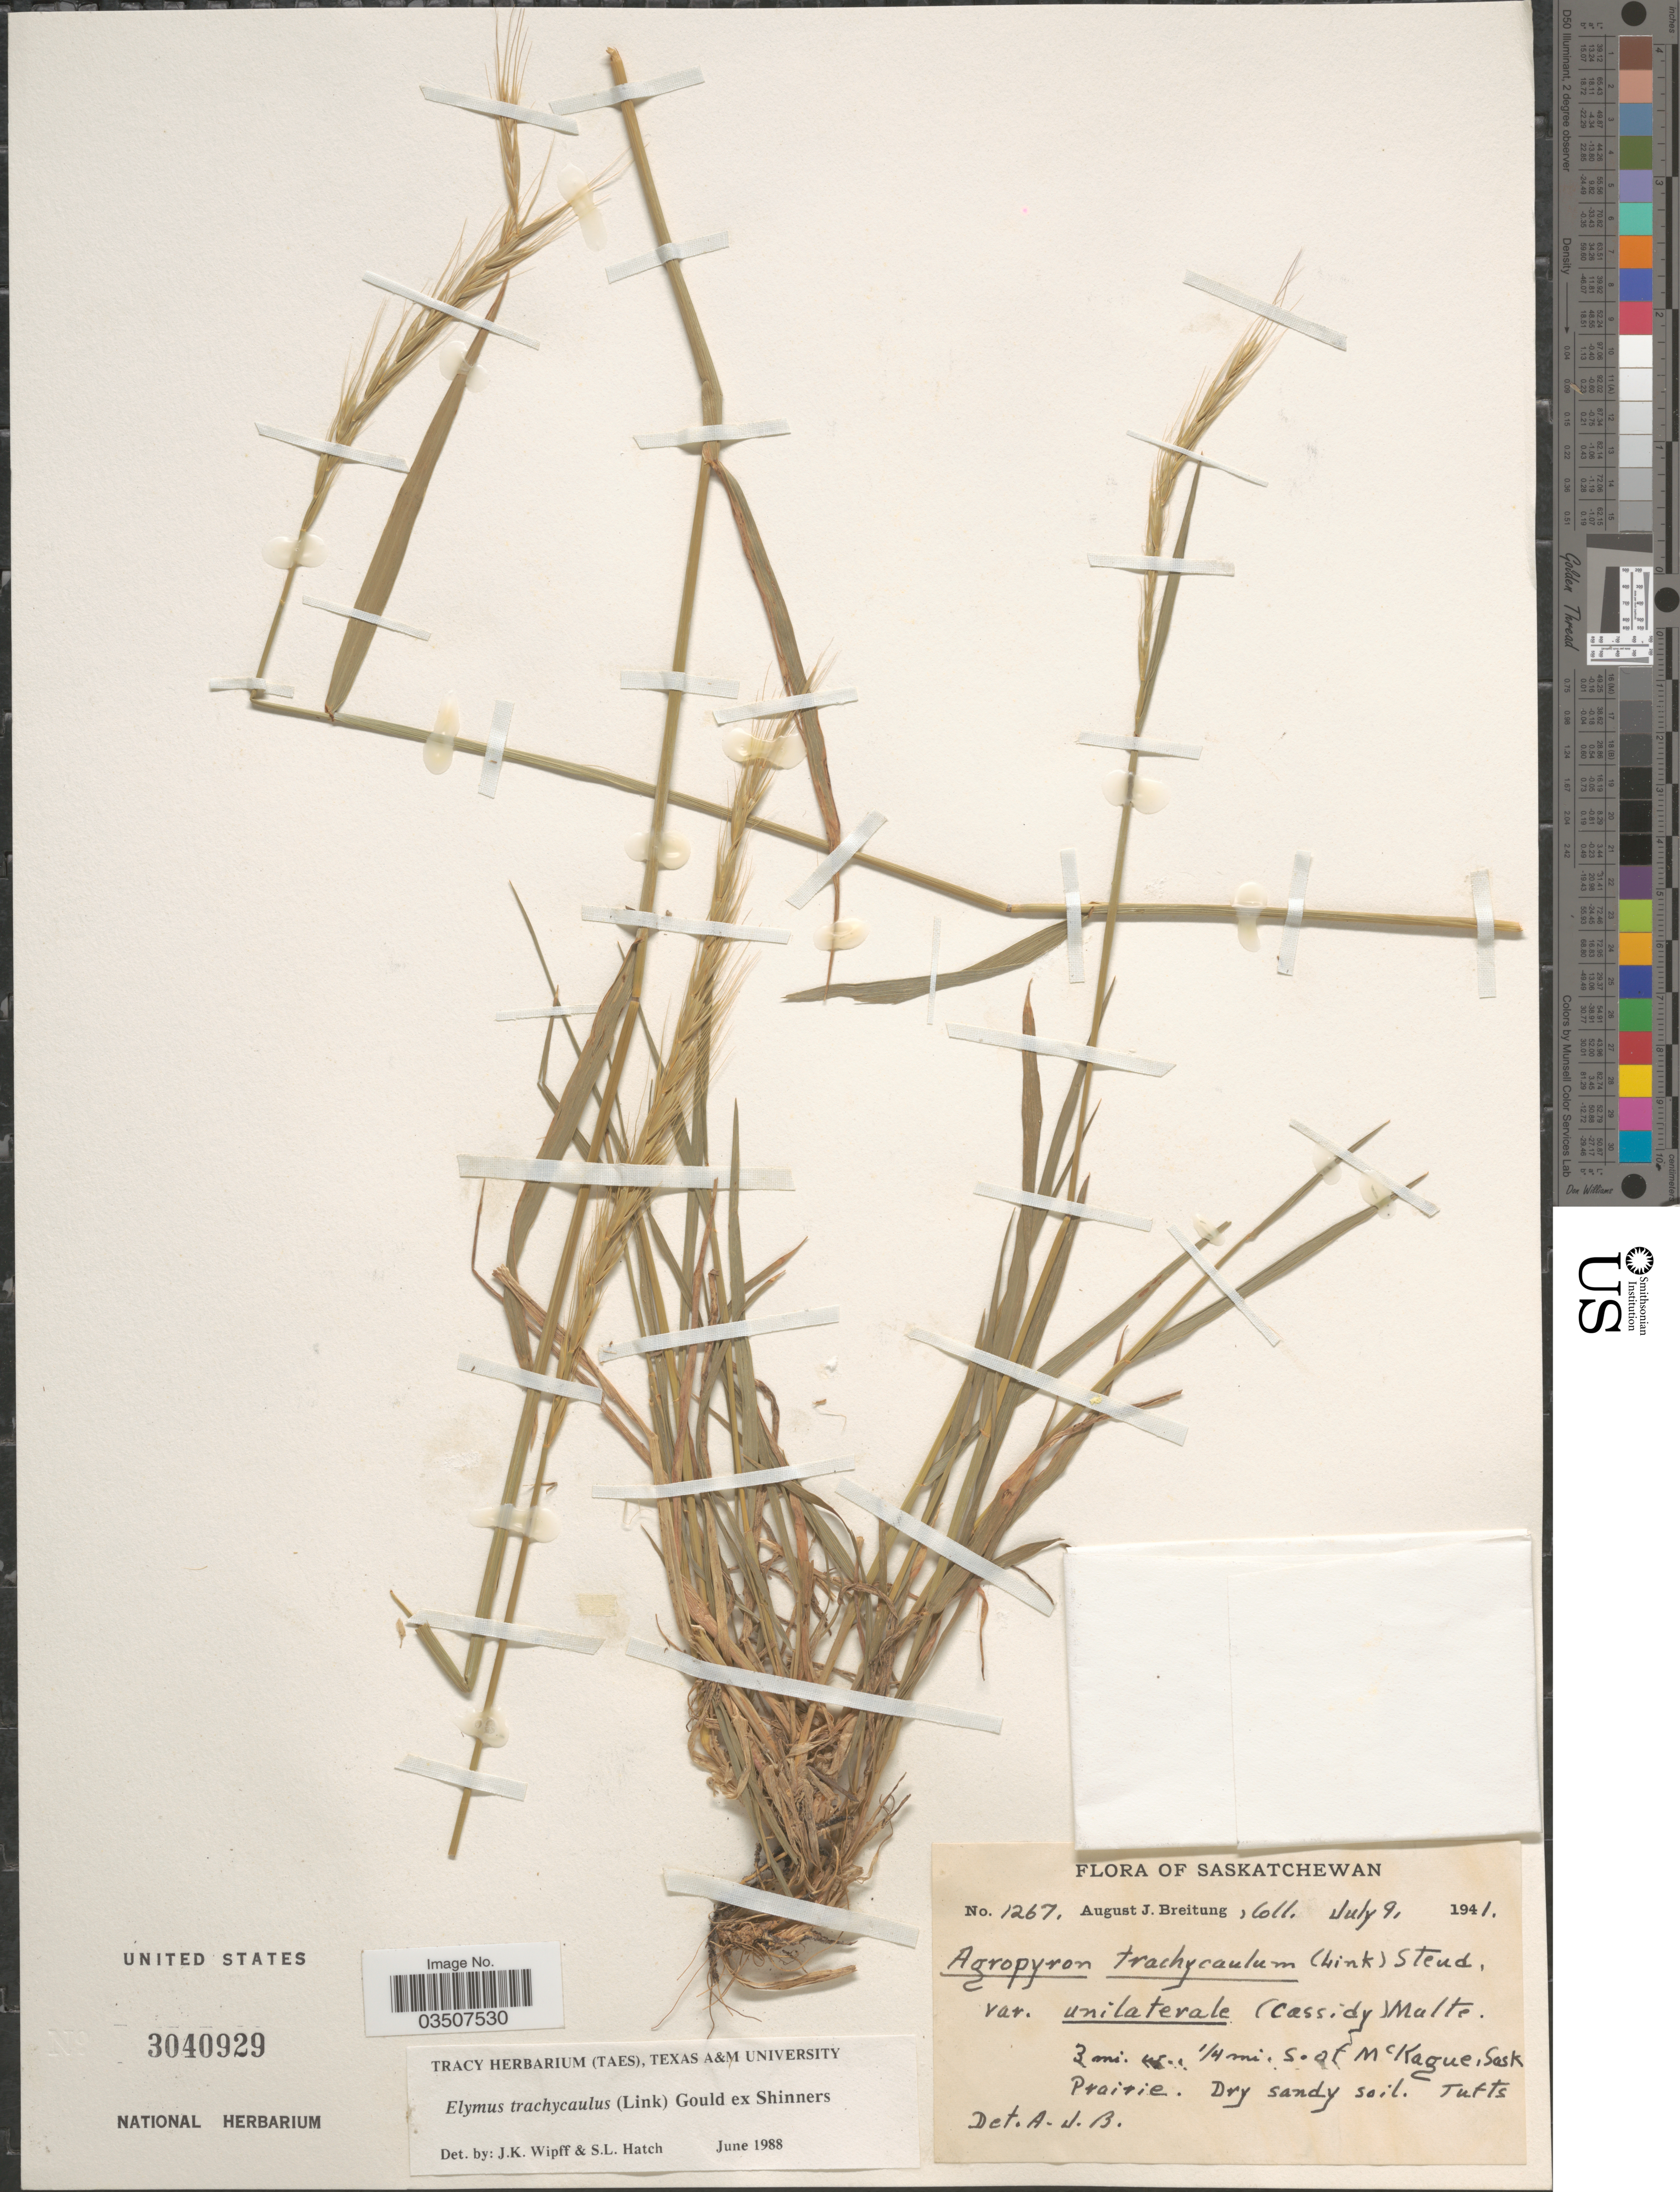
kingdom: Plantae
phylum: Tracheophyta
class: Liliopsida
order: Poales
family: Poaceae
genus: Elymus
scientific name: Elymus trachycaulus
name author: (Link) Gould ex Shinners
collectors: A. Breitung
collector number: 1267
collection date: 1941-07-09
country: Canada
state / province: Saskatchewan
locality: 3 mi. w. of 1/4 mi. S. of McKague, Sask.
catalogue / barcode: US 3040929